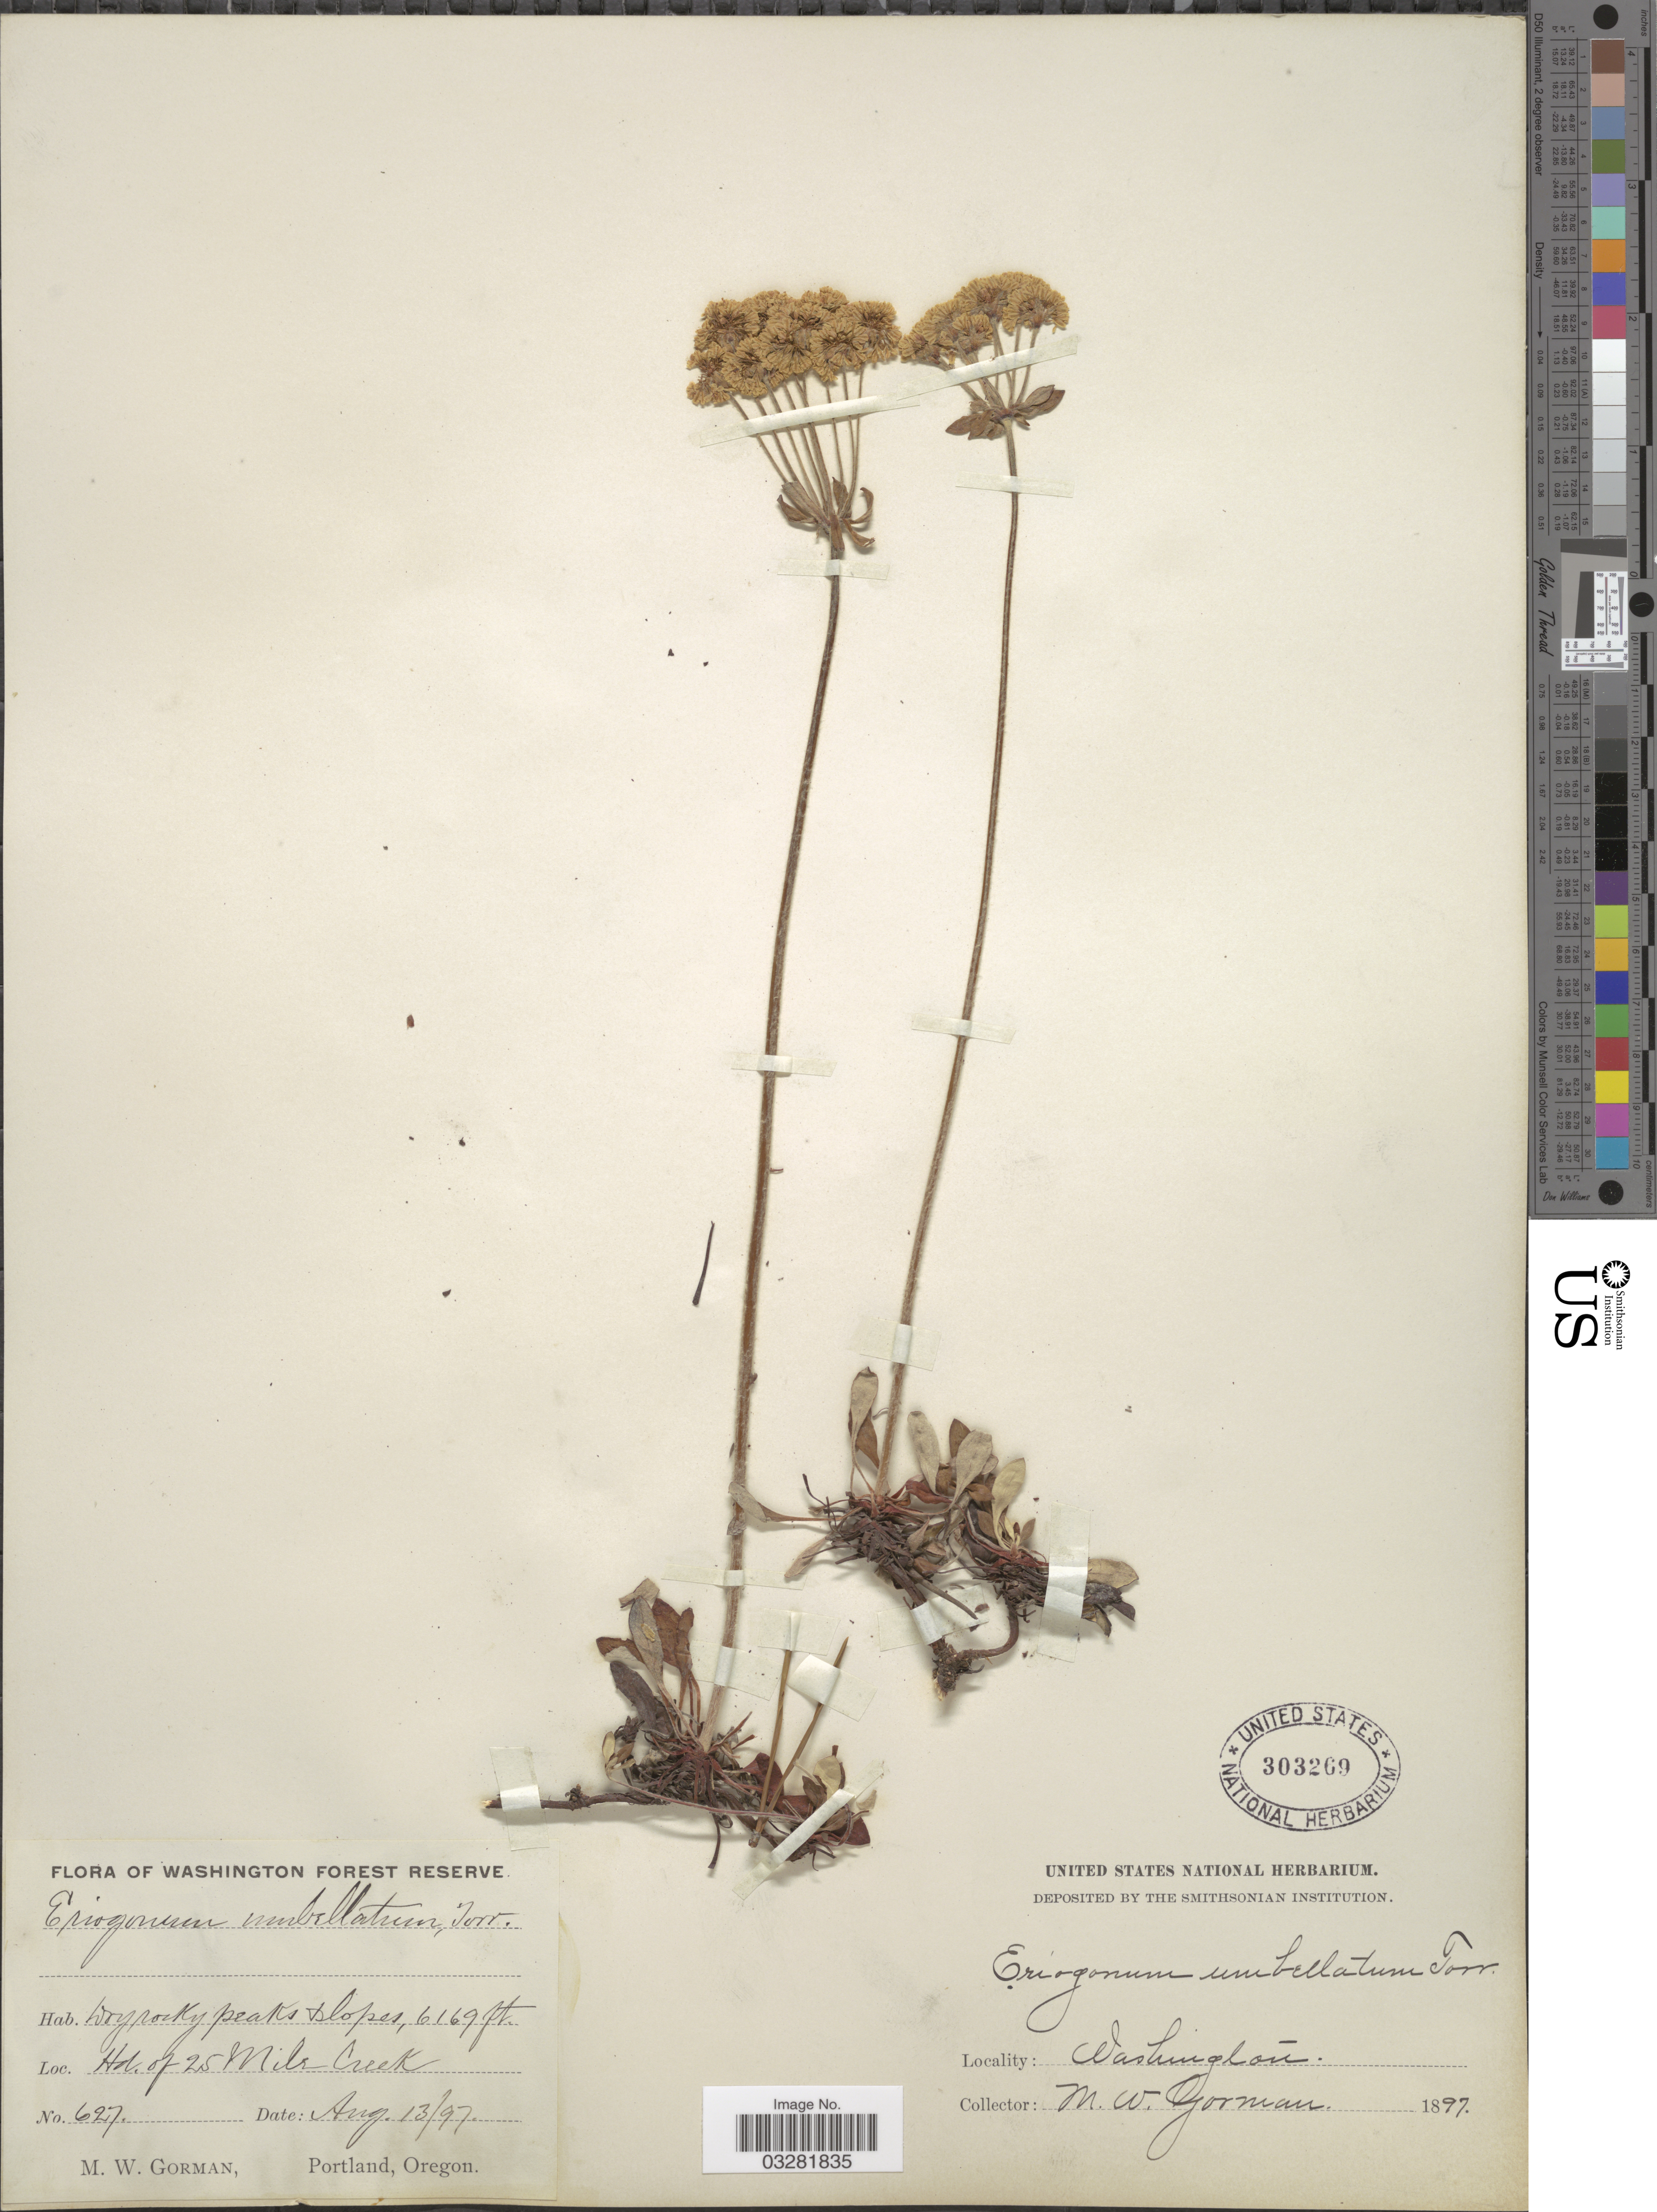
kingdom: Plantae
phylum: Tracheophyta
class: Magnoliopsida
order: Caryophyllales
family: Polygonaceae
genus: Eriogonum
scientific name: Eriogonum umbellatum var. subalpinum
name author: M.E. Jones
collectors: M. W. Gorman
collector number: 627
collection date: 1897-08-13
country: United States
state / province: Washington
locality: Hd. of 25 Mile Creek.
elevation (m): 1880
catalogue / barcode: US 303269